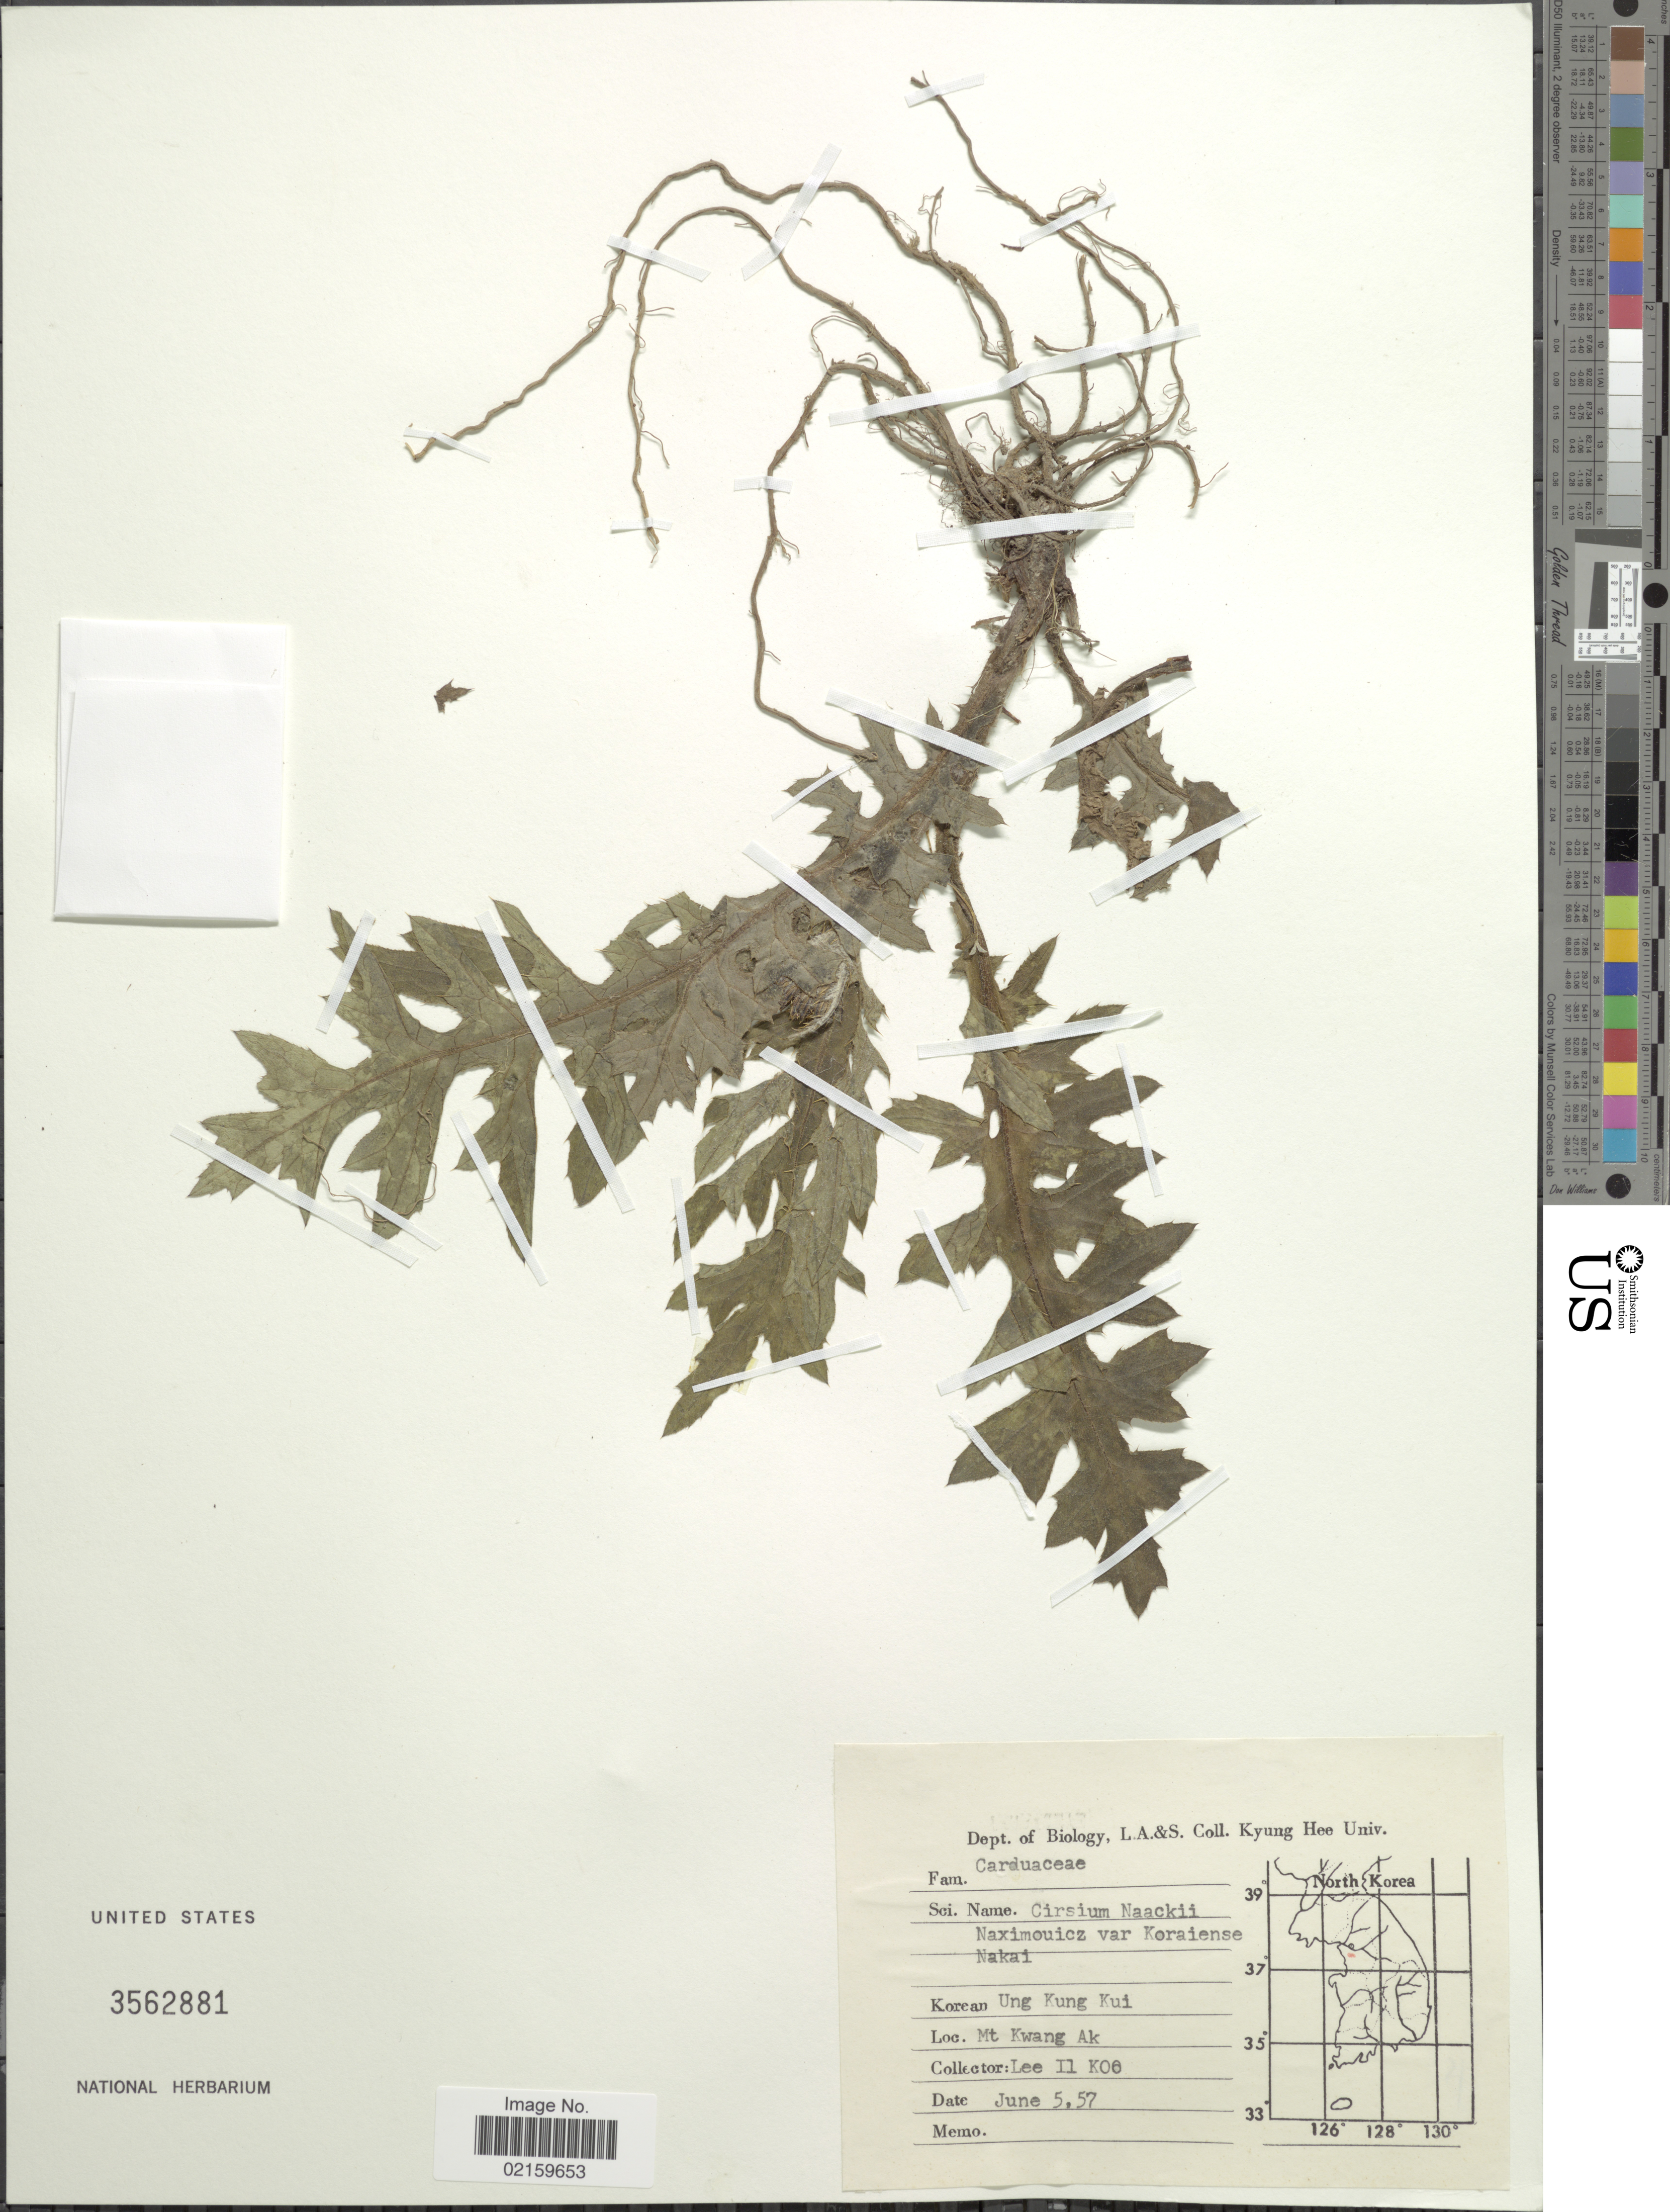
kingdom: Plantae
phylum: Tracheophyta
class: Magnoliopsida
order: Asterales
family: Asteraceae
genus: Cirsium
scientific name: Cirsium sp.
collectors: Il-Ko Lee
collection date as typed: Transcribed d/m/y: 5/6/57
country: South Korea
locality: Mt. Kwang Ak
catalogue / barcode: US 3562881